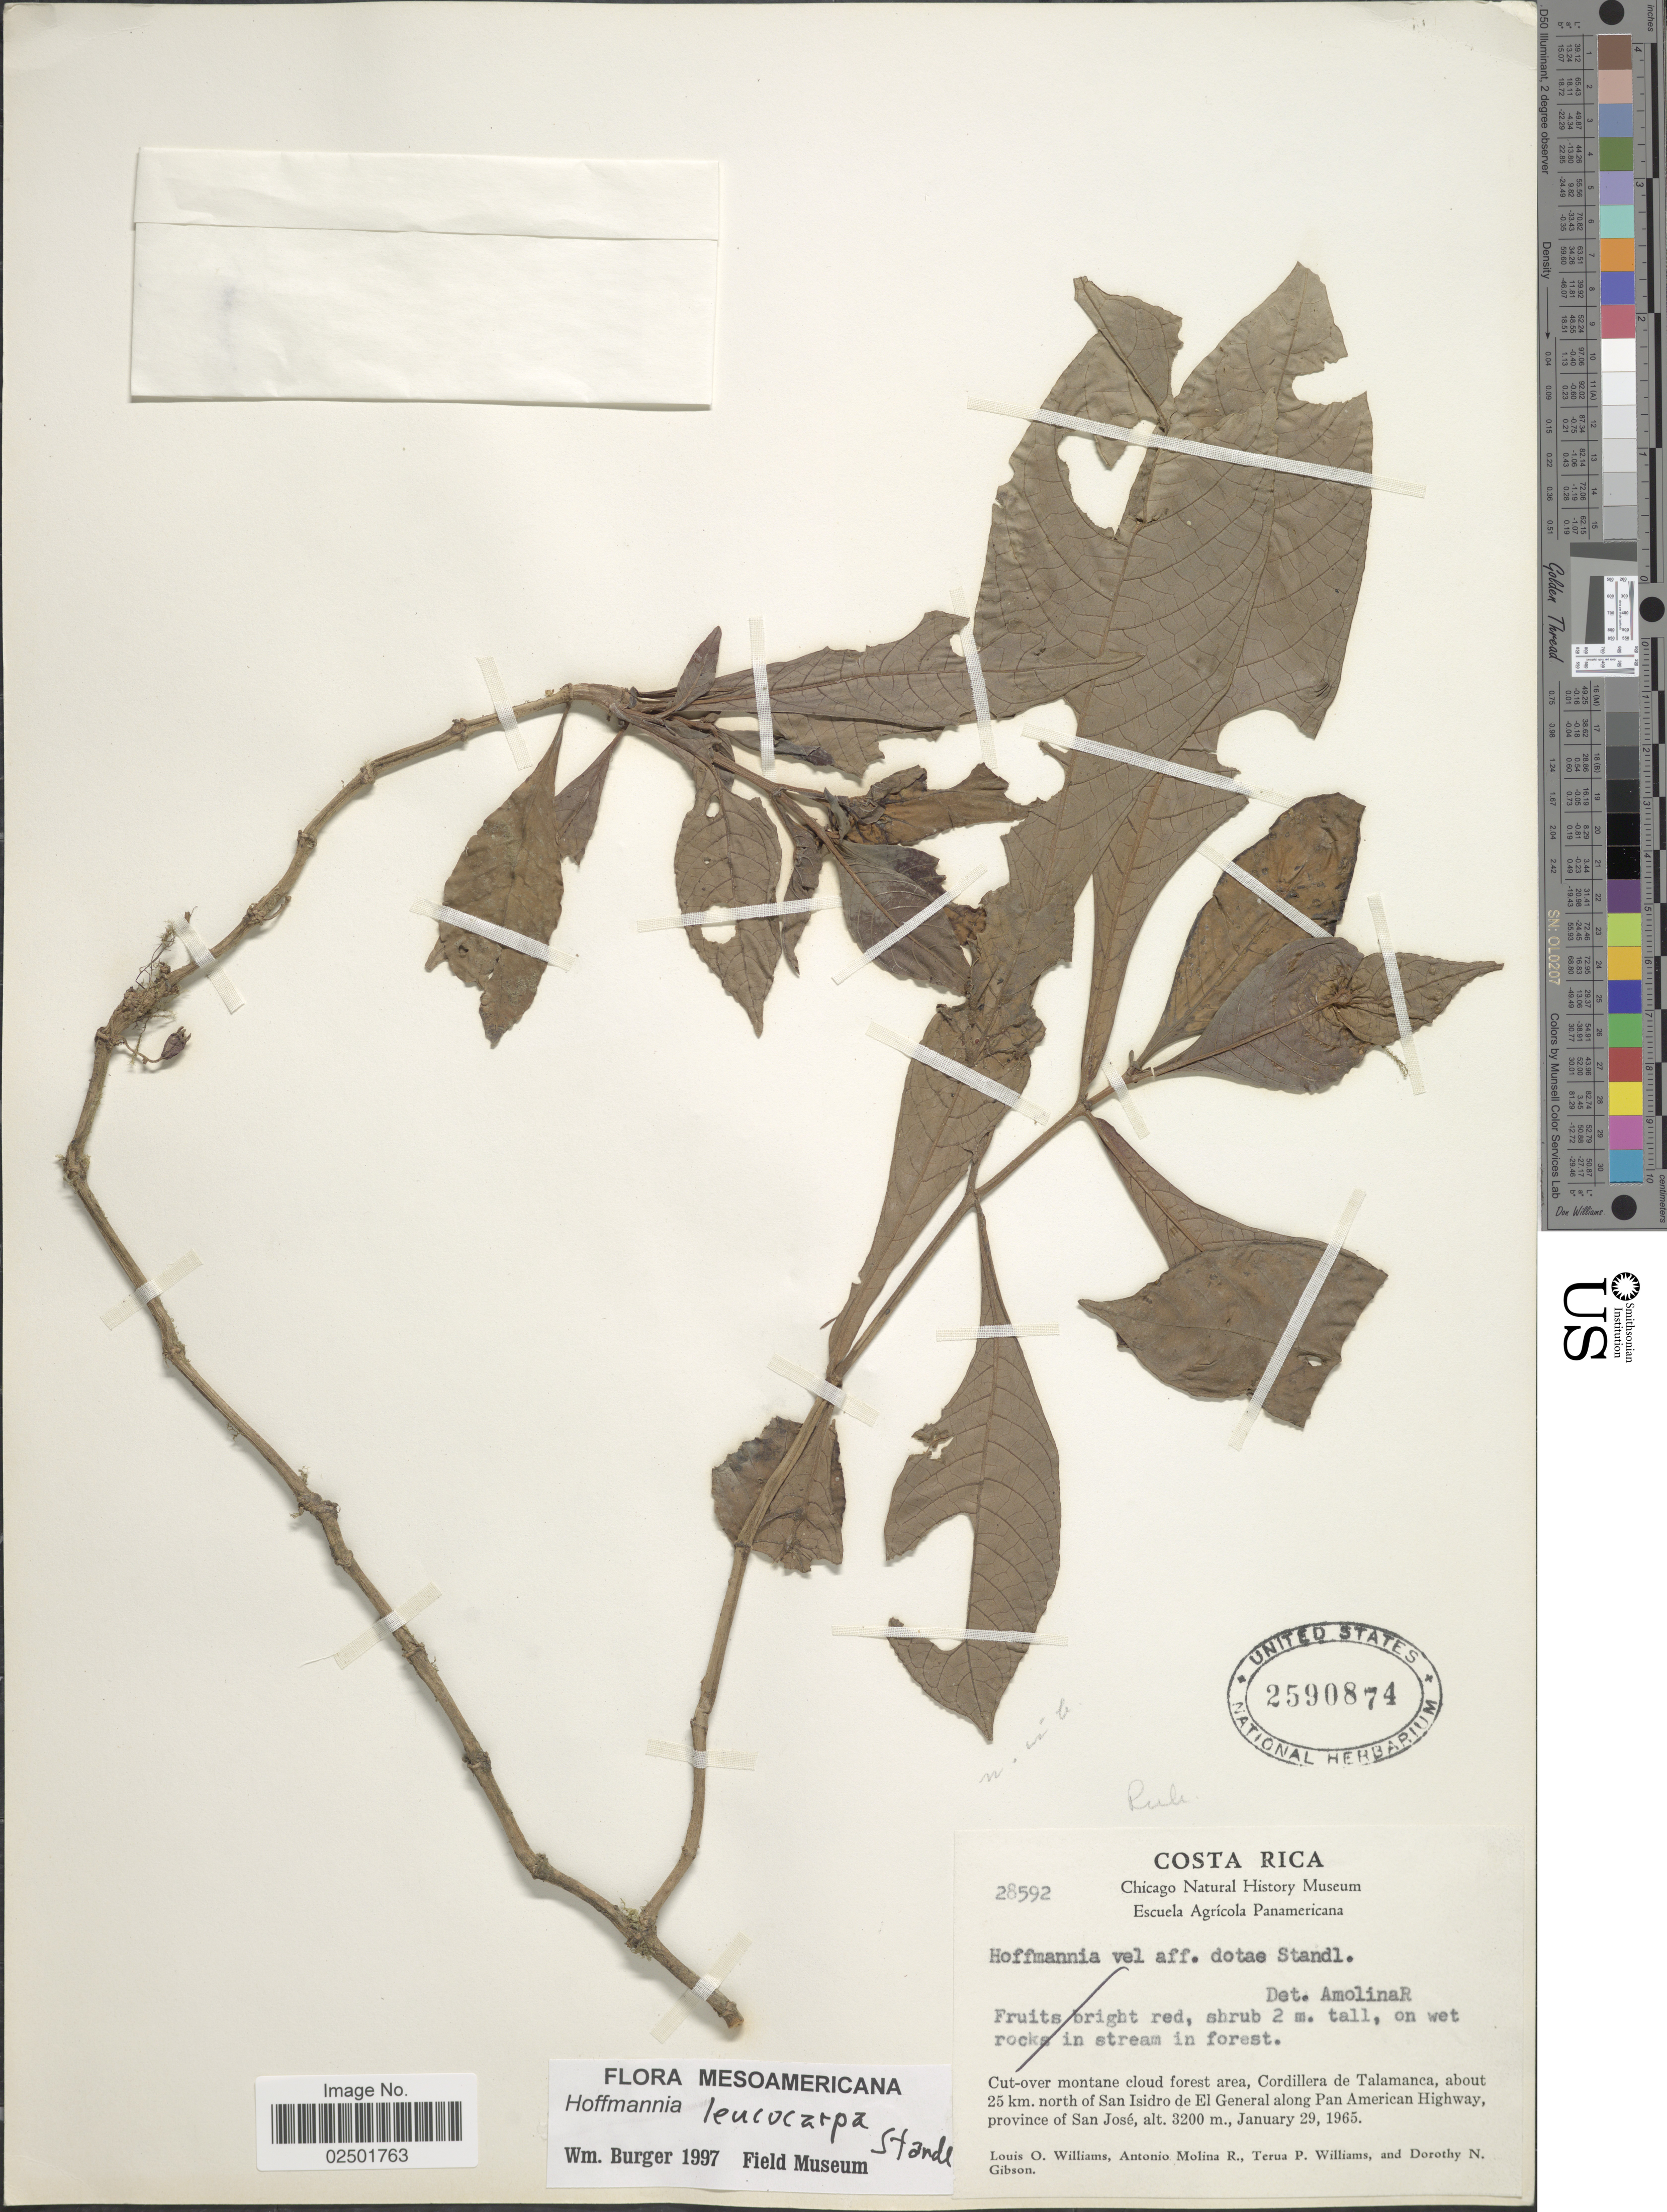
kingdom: Plantae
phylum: Tracheophyta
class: Magnoliopsida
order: Gentianales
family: Rubiaceae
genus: Hoffmannia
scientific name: Hoffmannia leucocarpa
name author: Standl.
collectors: L. O. Williams, A. Molina R., T. P. Williams & D. N. Gibson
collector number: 28592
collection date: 1965-01-29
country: Costa Rica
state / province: San José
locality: On wet rocks in stream in forest, Cut-over montane cloud forest area, Cordillera de Talamanca, about 25 km north San Isidro de El General along Pan American Highway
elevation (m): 3200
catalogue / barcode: US 2590874